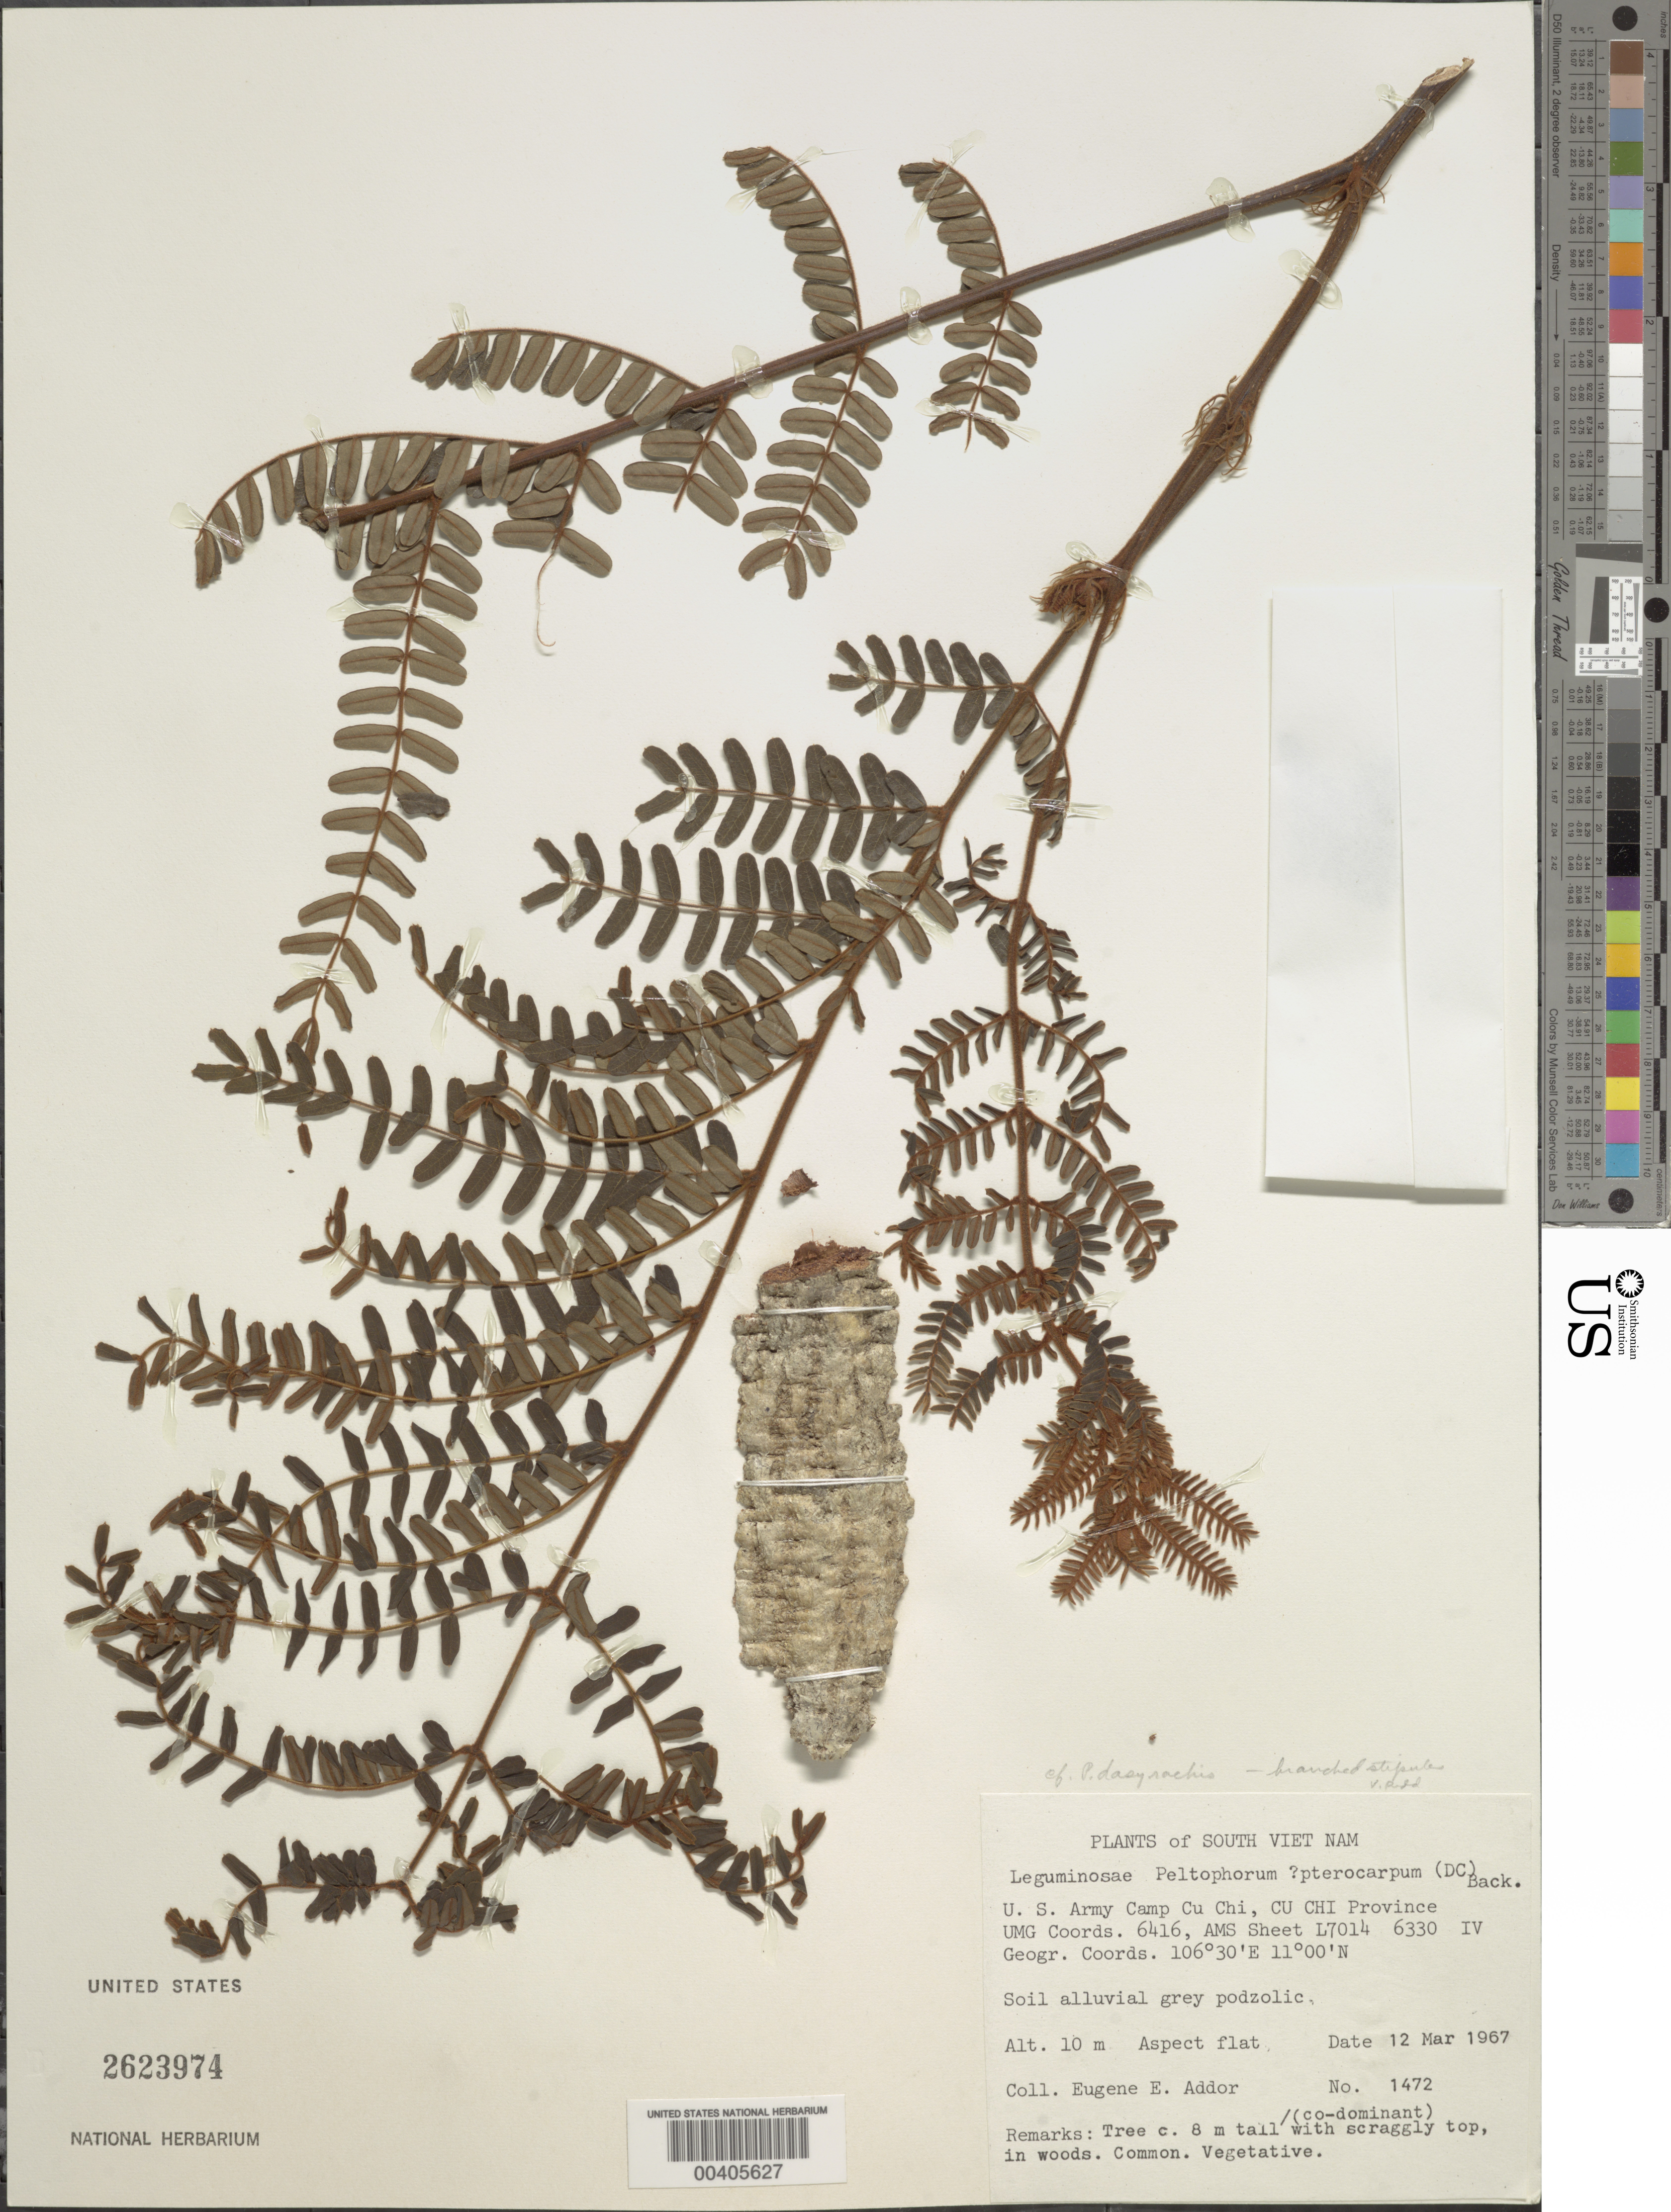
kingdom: Plantae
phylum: Tracheophyta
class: Magnoliopsida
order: Fabales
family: Fabaceae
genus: Peltophorum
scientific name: Peltophorum dasyrrachis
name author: (Miq.) Kurz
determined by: Strong, Mark T., (BOT), Smithsonian Institution - National Museum of Natural History (UNITED STATES)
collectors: E. E. Addor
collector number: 1472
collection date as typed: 12 Mar 1967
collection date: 1967-03-12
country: Vietnam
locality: Cu chi prov. of south vietnam, u.s. army camp cu chi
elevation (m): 10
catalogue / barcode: US 2623974